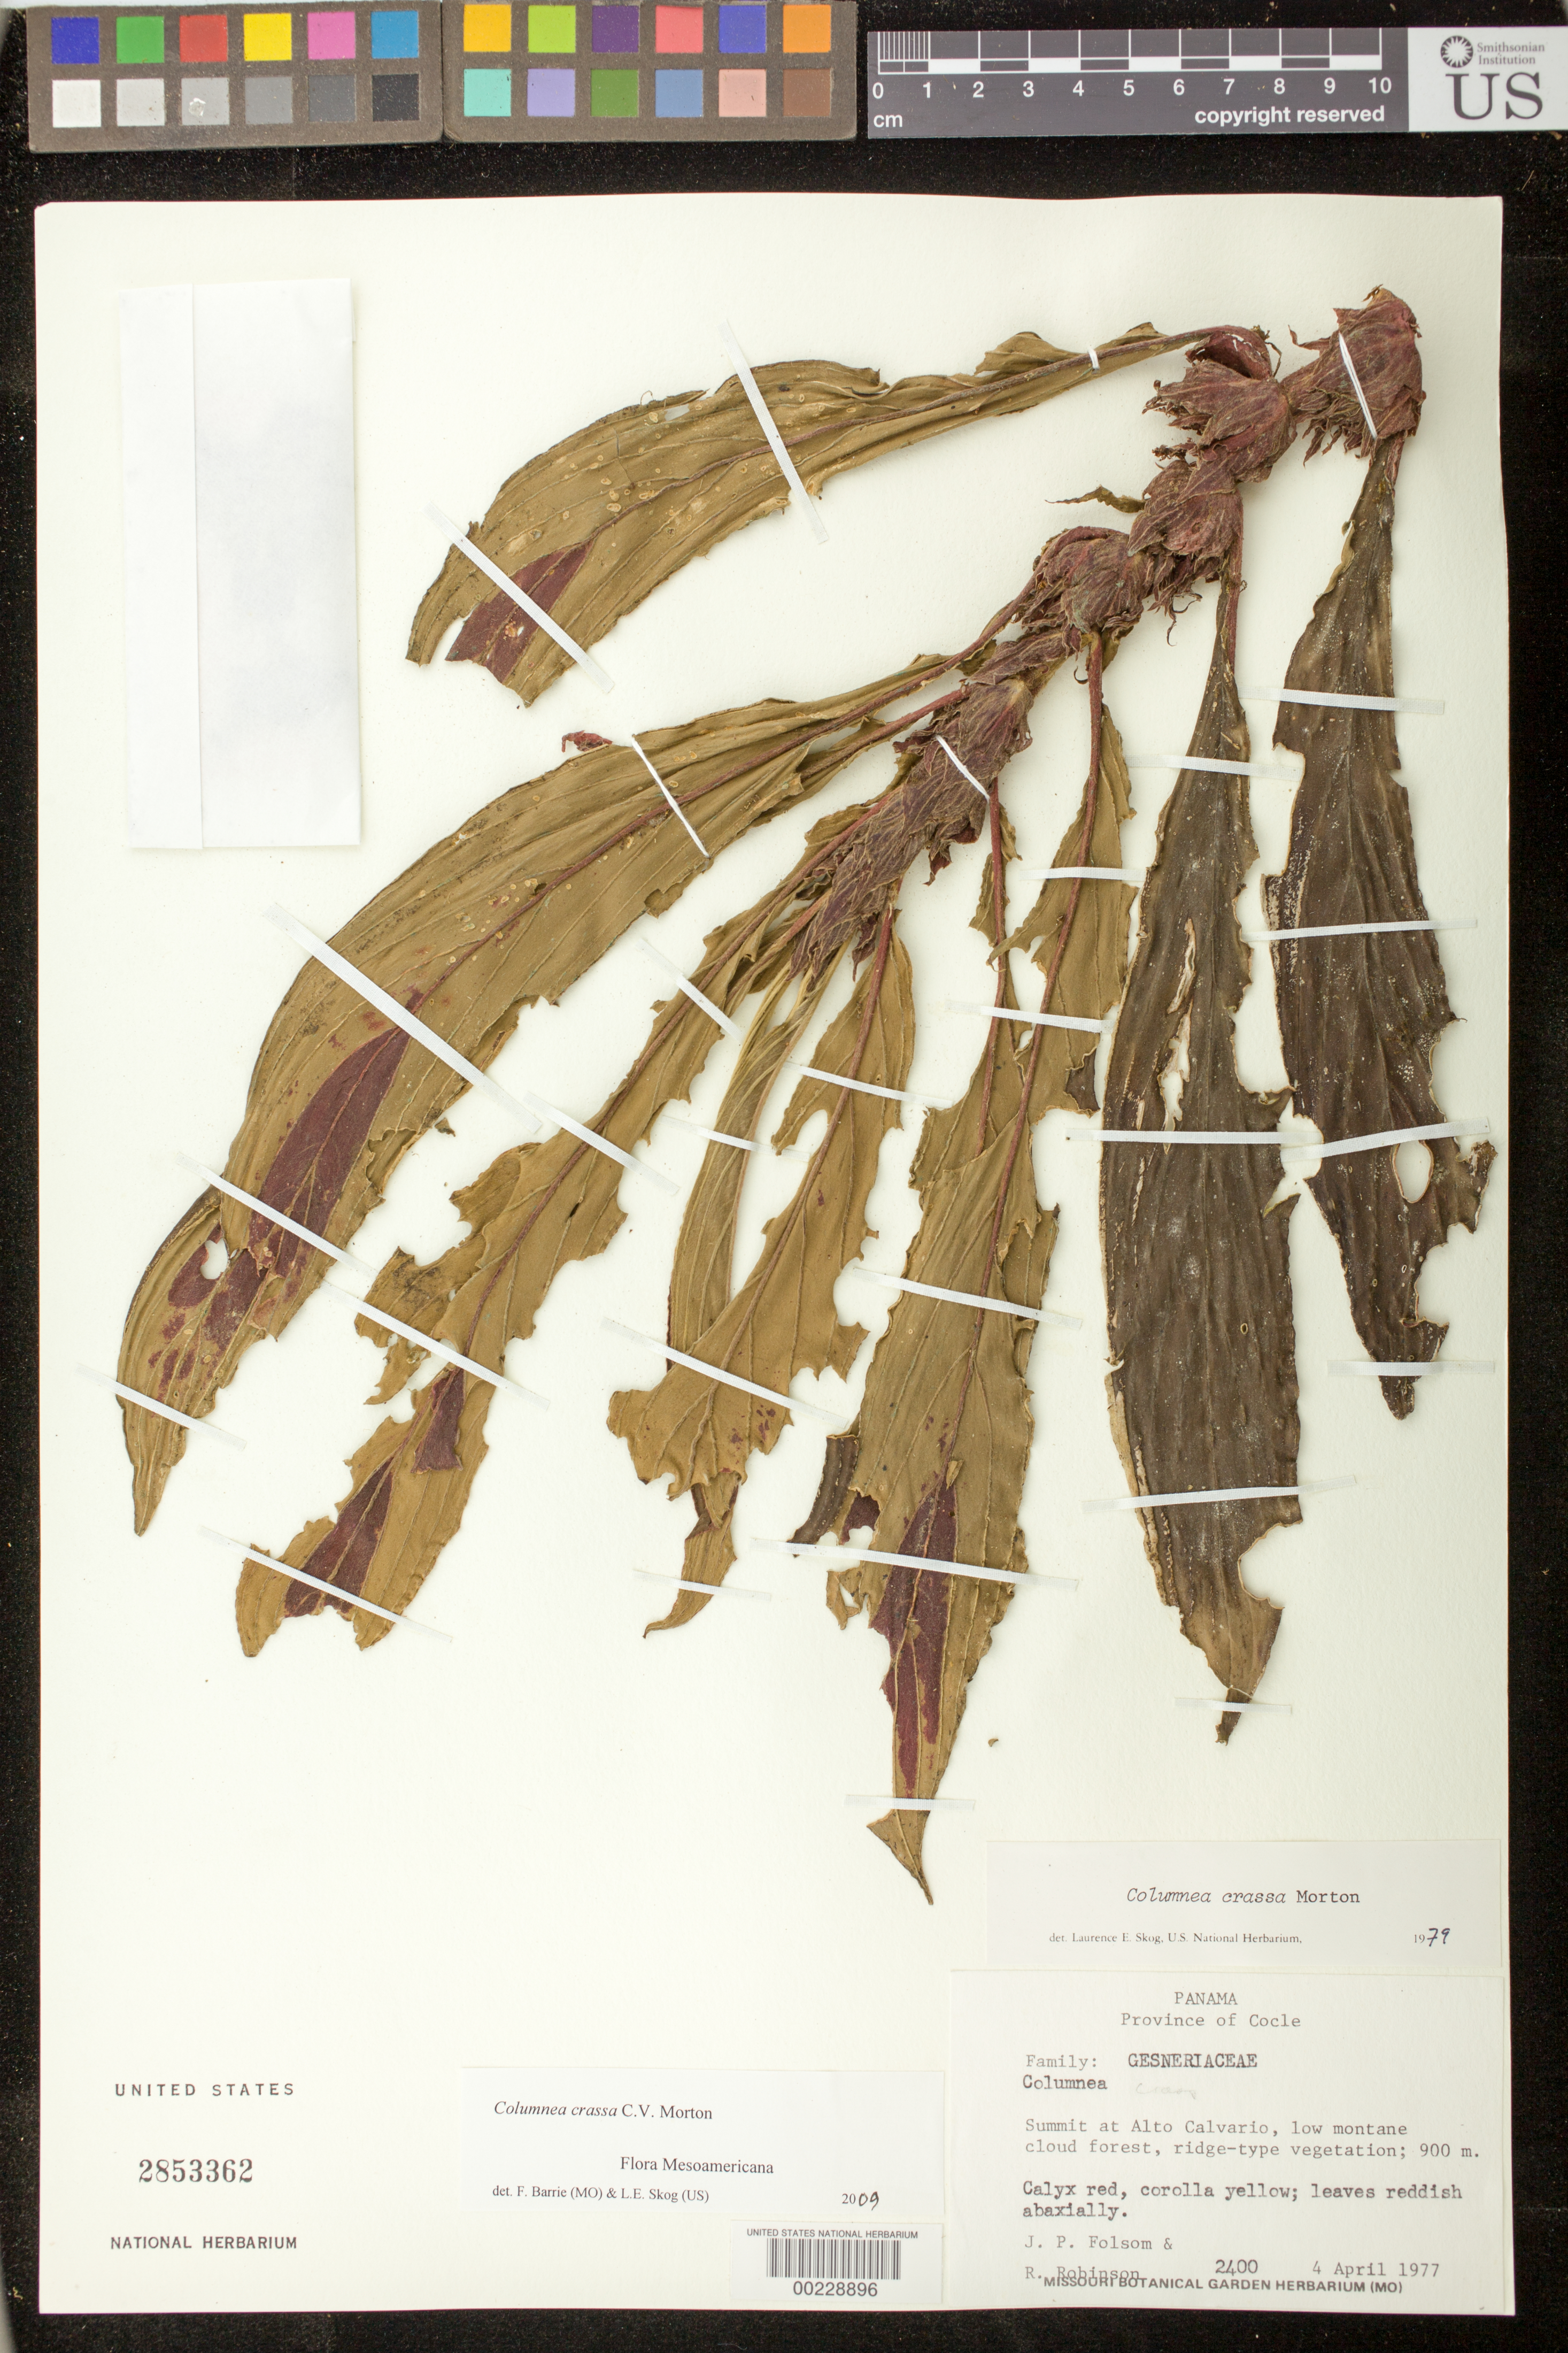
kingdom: Plantae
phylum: Tracheophyta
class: Magnoliopsida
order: Lamiales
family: Gesneriaceae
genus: Columnea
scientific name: Columnea crassa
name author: C.V. Morton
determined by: Clark, J. L., (SEL), The Marie Selby Botanical Garden (UNITED STATES)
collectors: J. P. Folsom & R. Robinson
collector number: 2400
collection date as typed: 04 Apr 1977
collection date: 1977-04-04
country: Panama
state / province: Coclé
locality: Summit at Alto Calvario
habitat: Low montane cloud forest, ridge-type vegetation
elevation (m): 900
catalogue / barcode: US 2853362